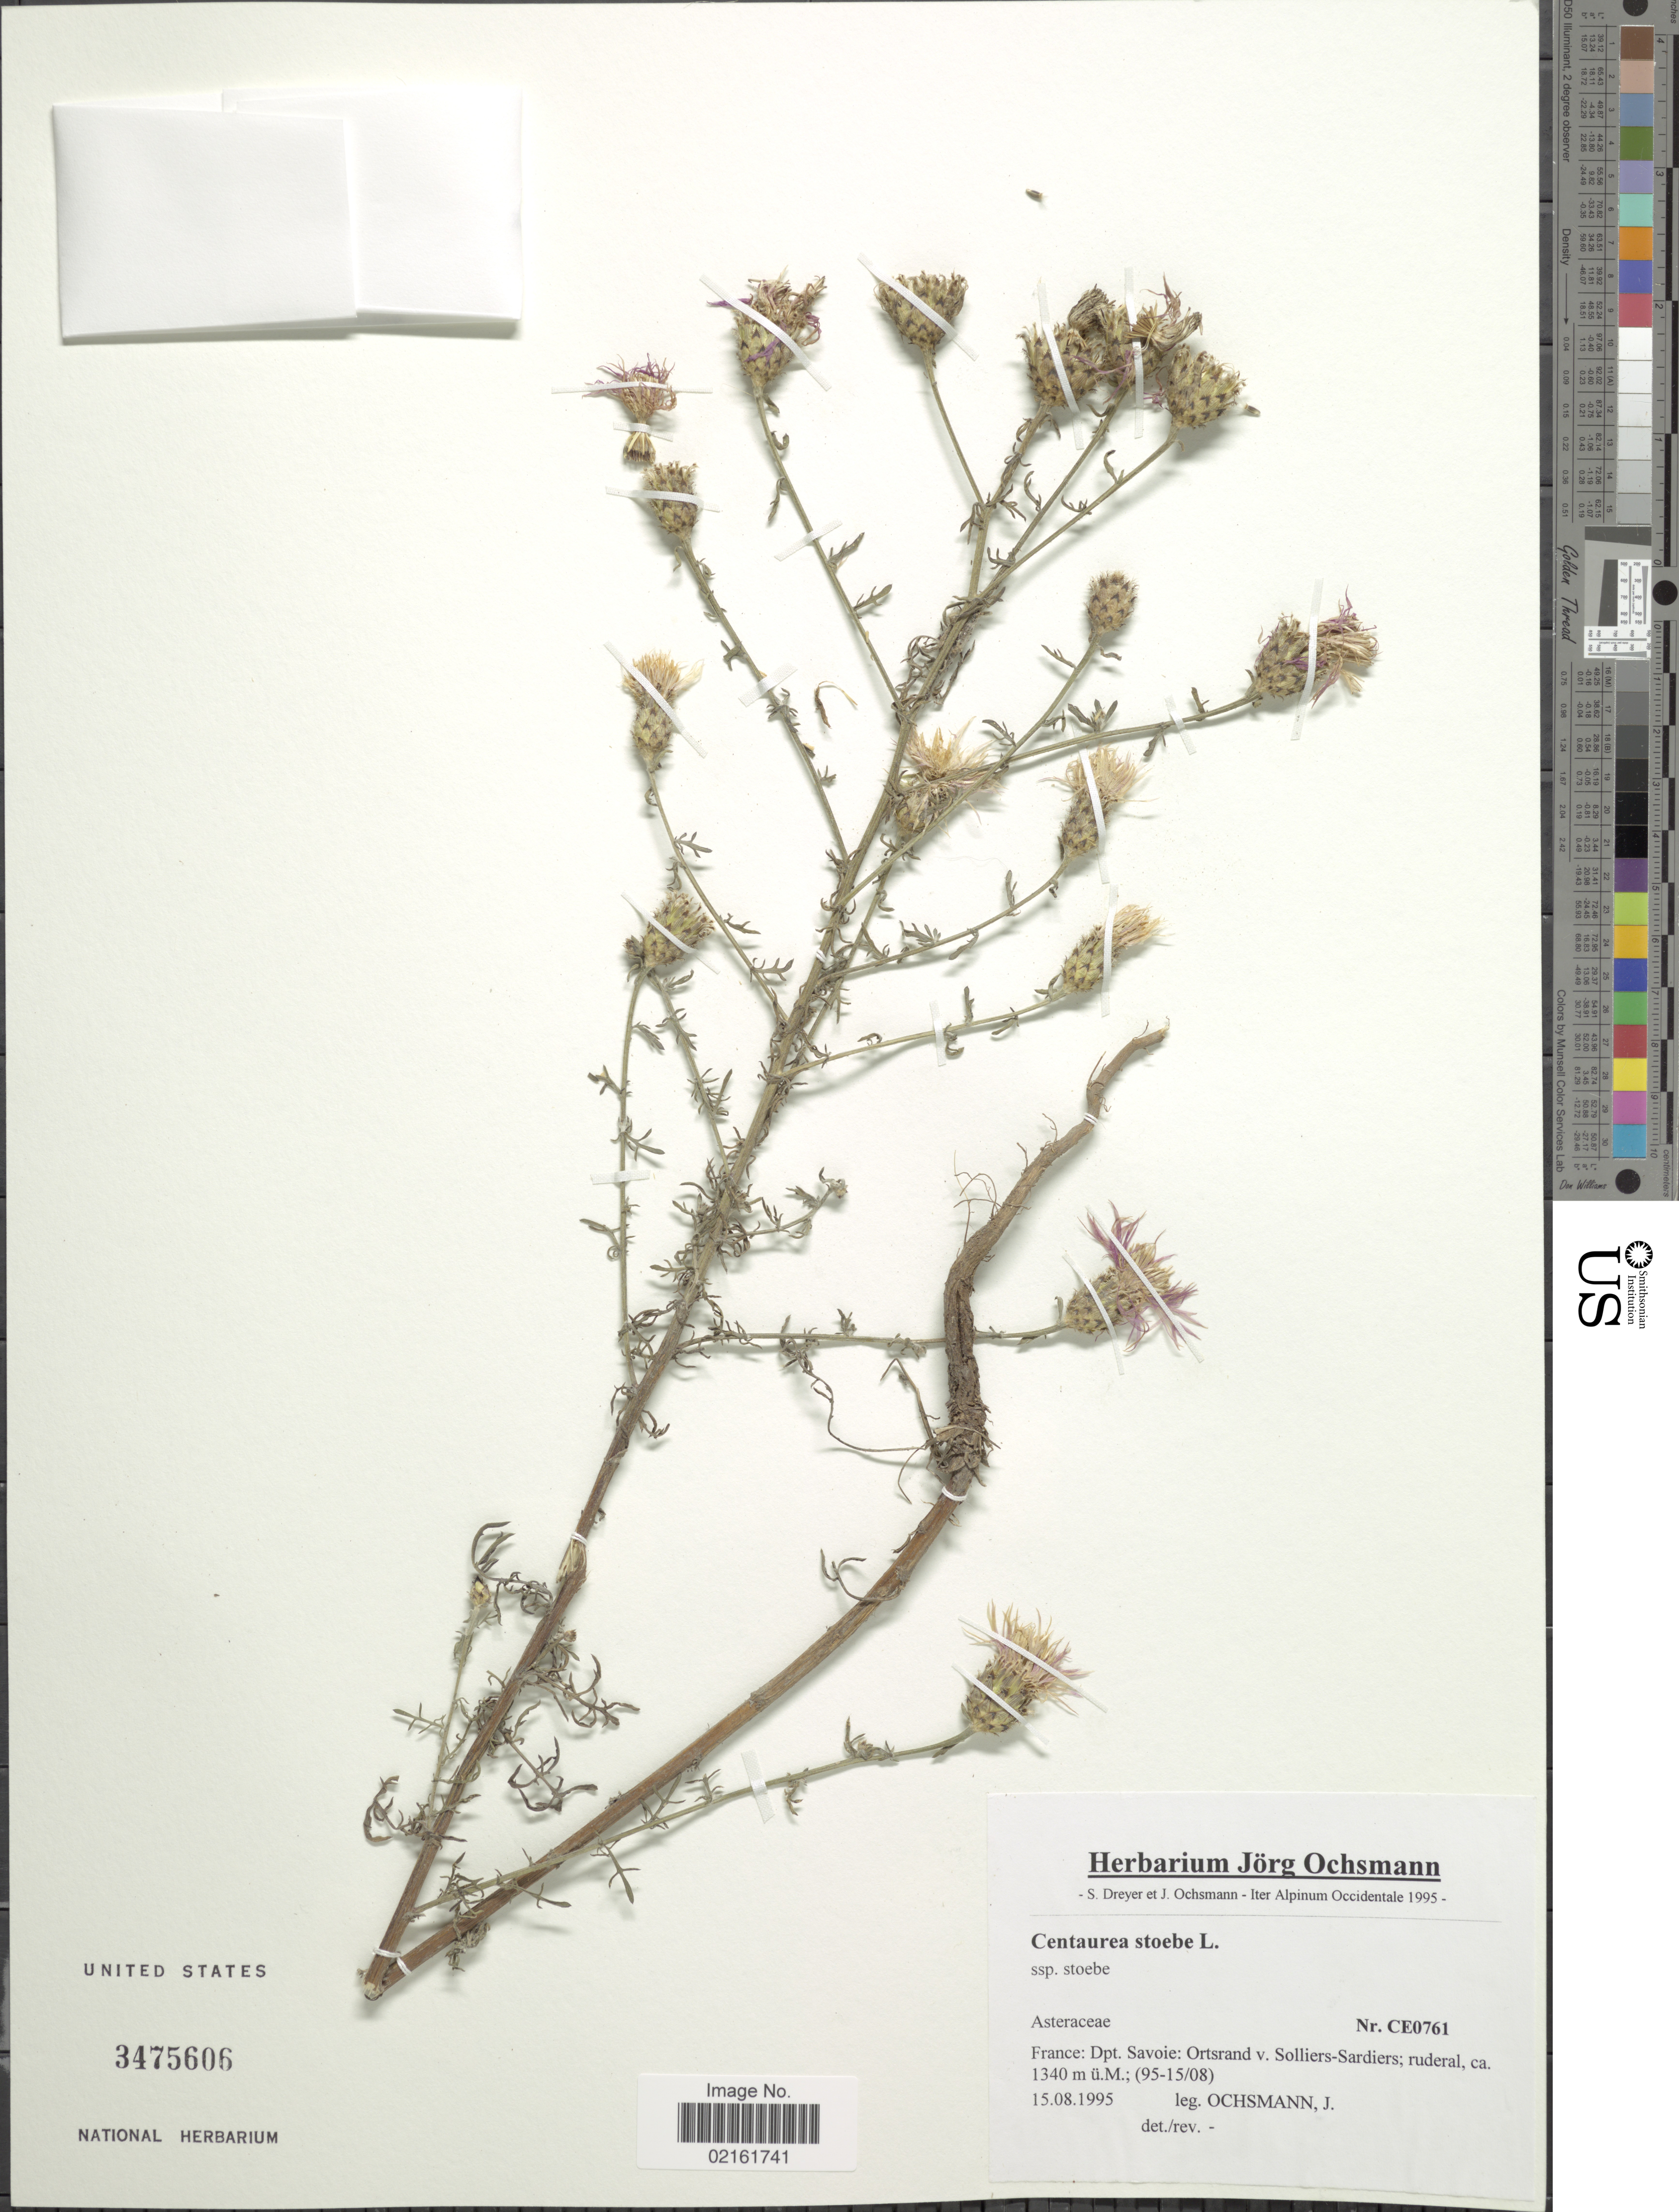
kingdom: Plantae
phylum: Tracheophyta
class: Magnoliopsida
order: Asterales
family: Asteraceae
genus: Centaurea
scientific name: Centaurea stoebe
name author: Tausch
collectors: J. Ochsmann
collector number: CE0761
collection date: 1995-08-15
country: France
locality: Dpt. Savoie: Ortsrand v. Solliers-Sardiers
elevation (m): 1340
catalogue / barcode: US 3475606